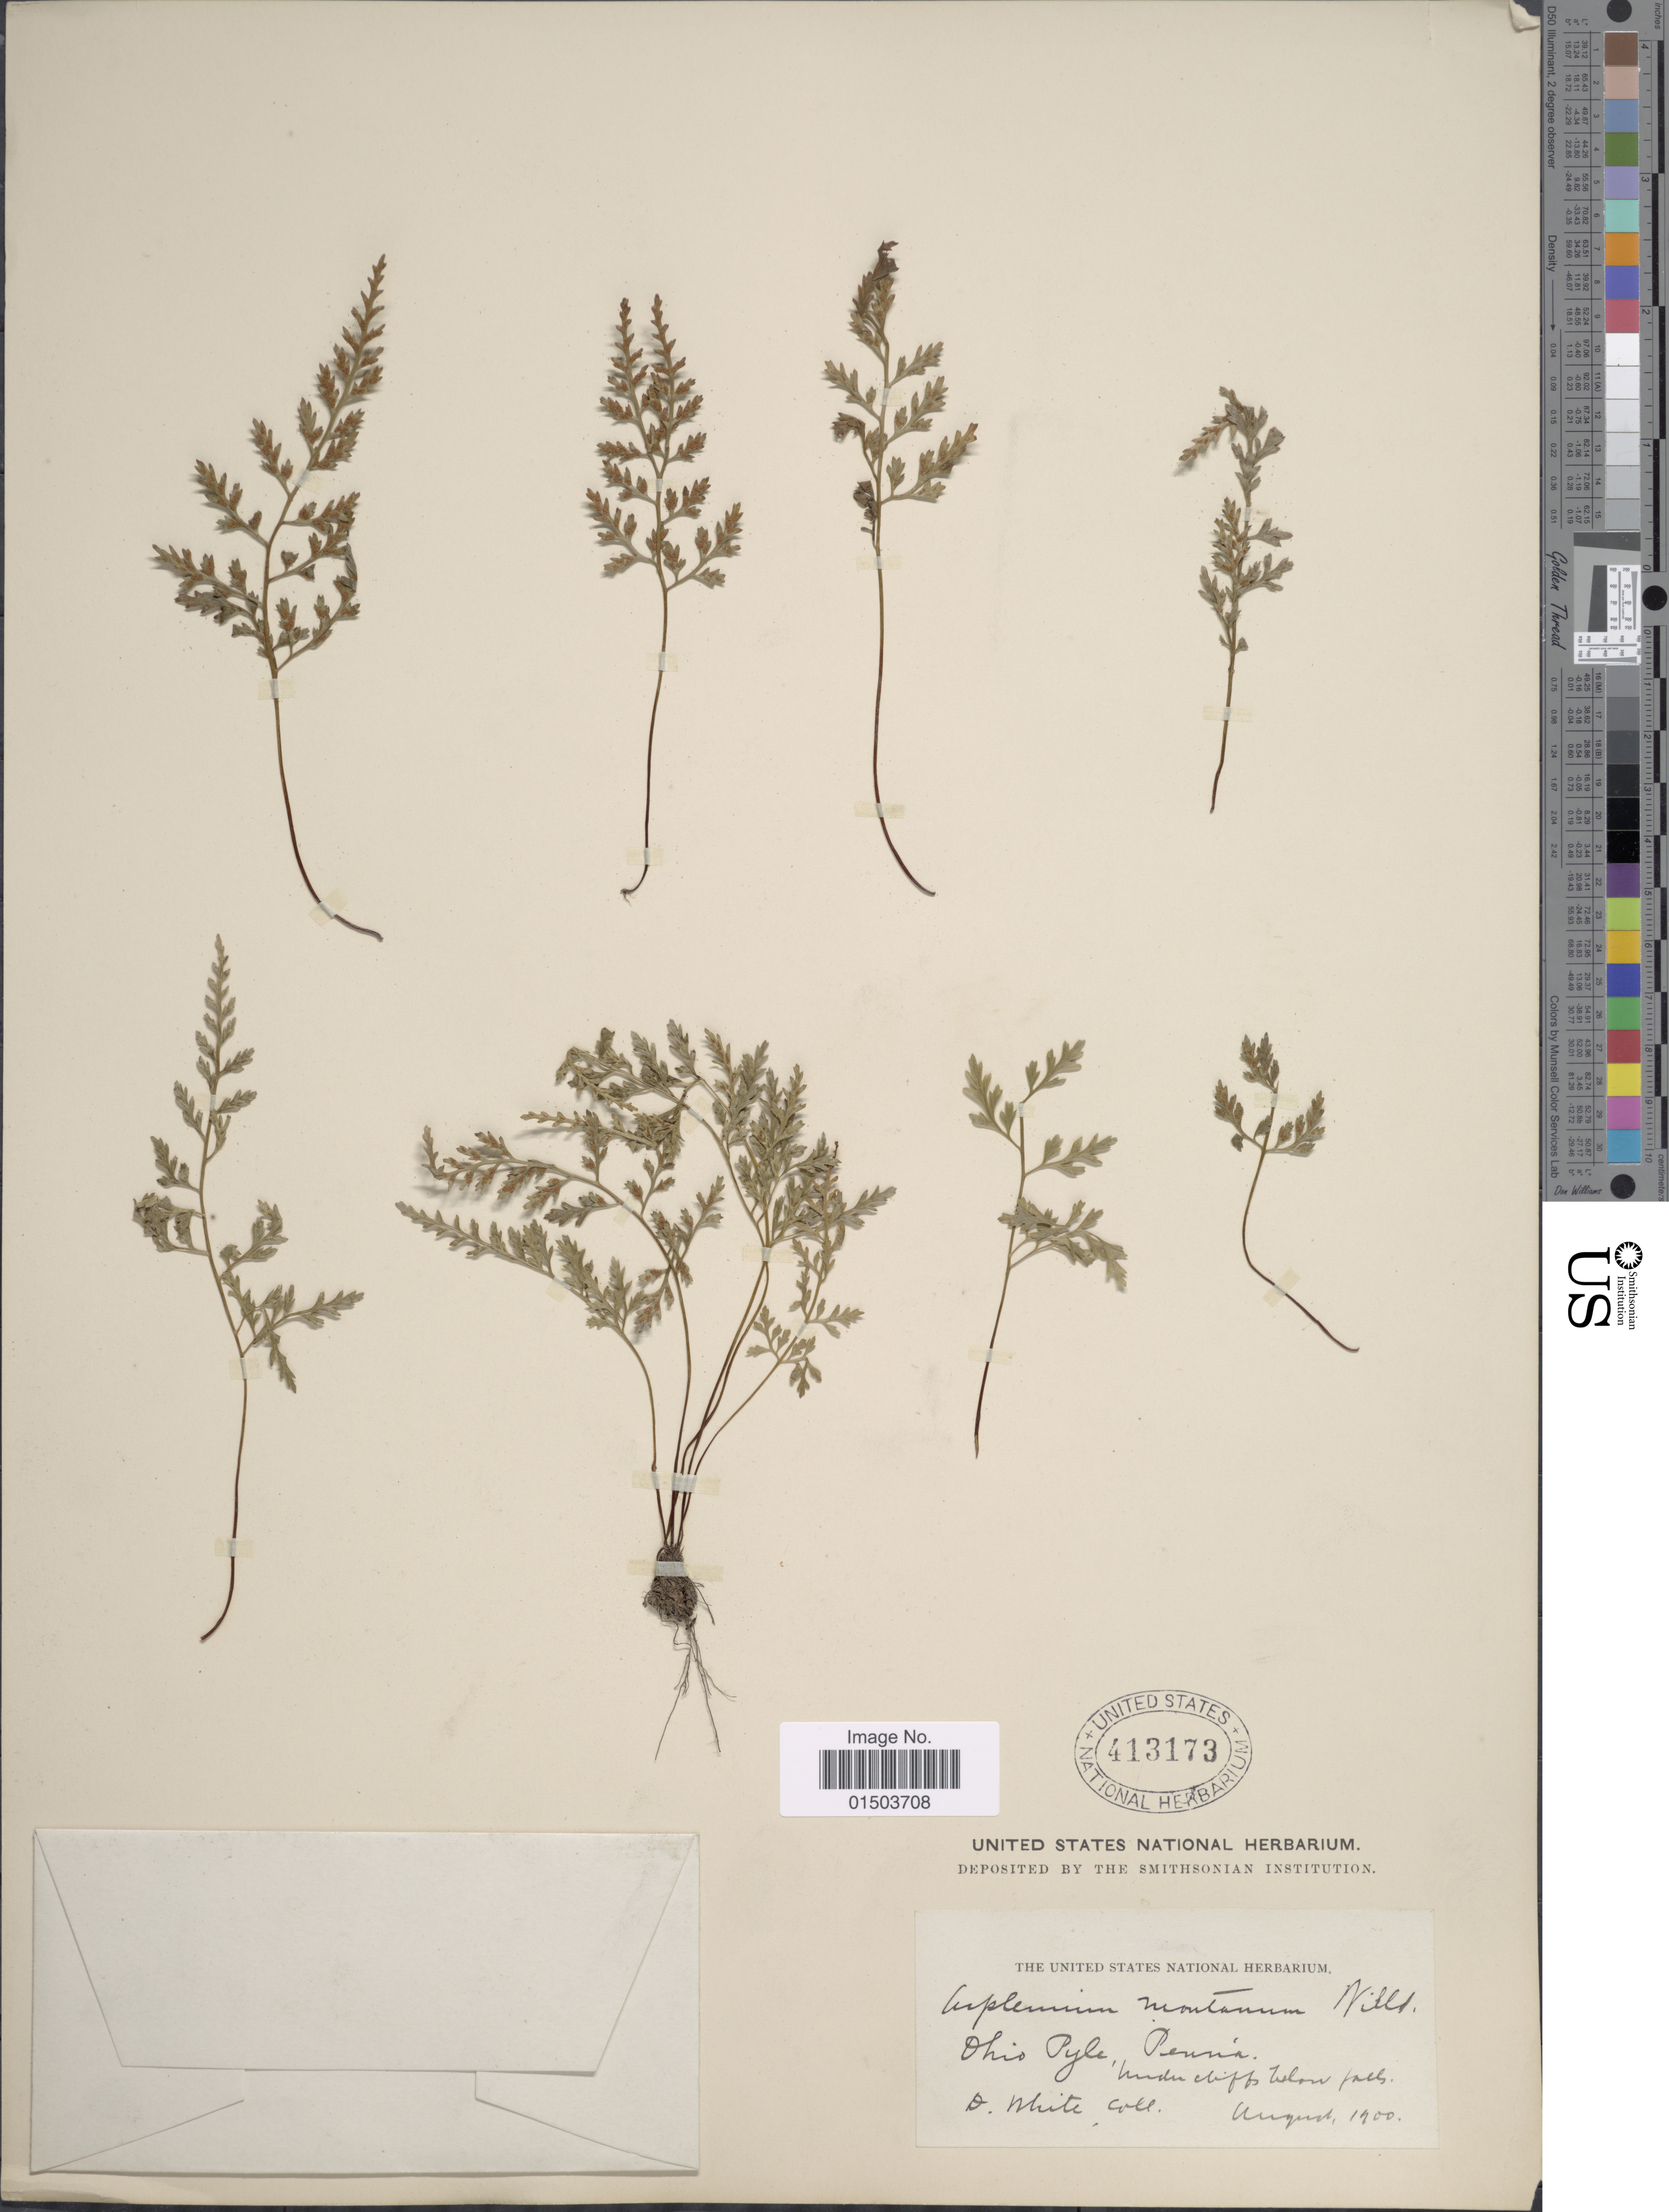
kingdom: Plantae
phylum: Tracheophyta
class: Polypodiopsida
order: Polypodiales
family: Aspleniaceae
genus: Asplenium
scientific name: Asplenium montanum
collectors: D. White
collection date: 1900-08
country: United States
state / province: Ohio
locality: Ohio Pyle, under cliffs below falls.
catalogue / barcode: US 413173